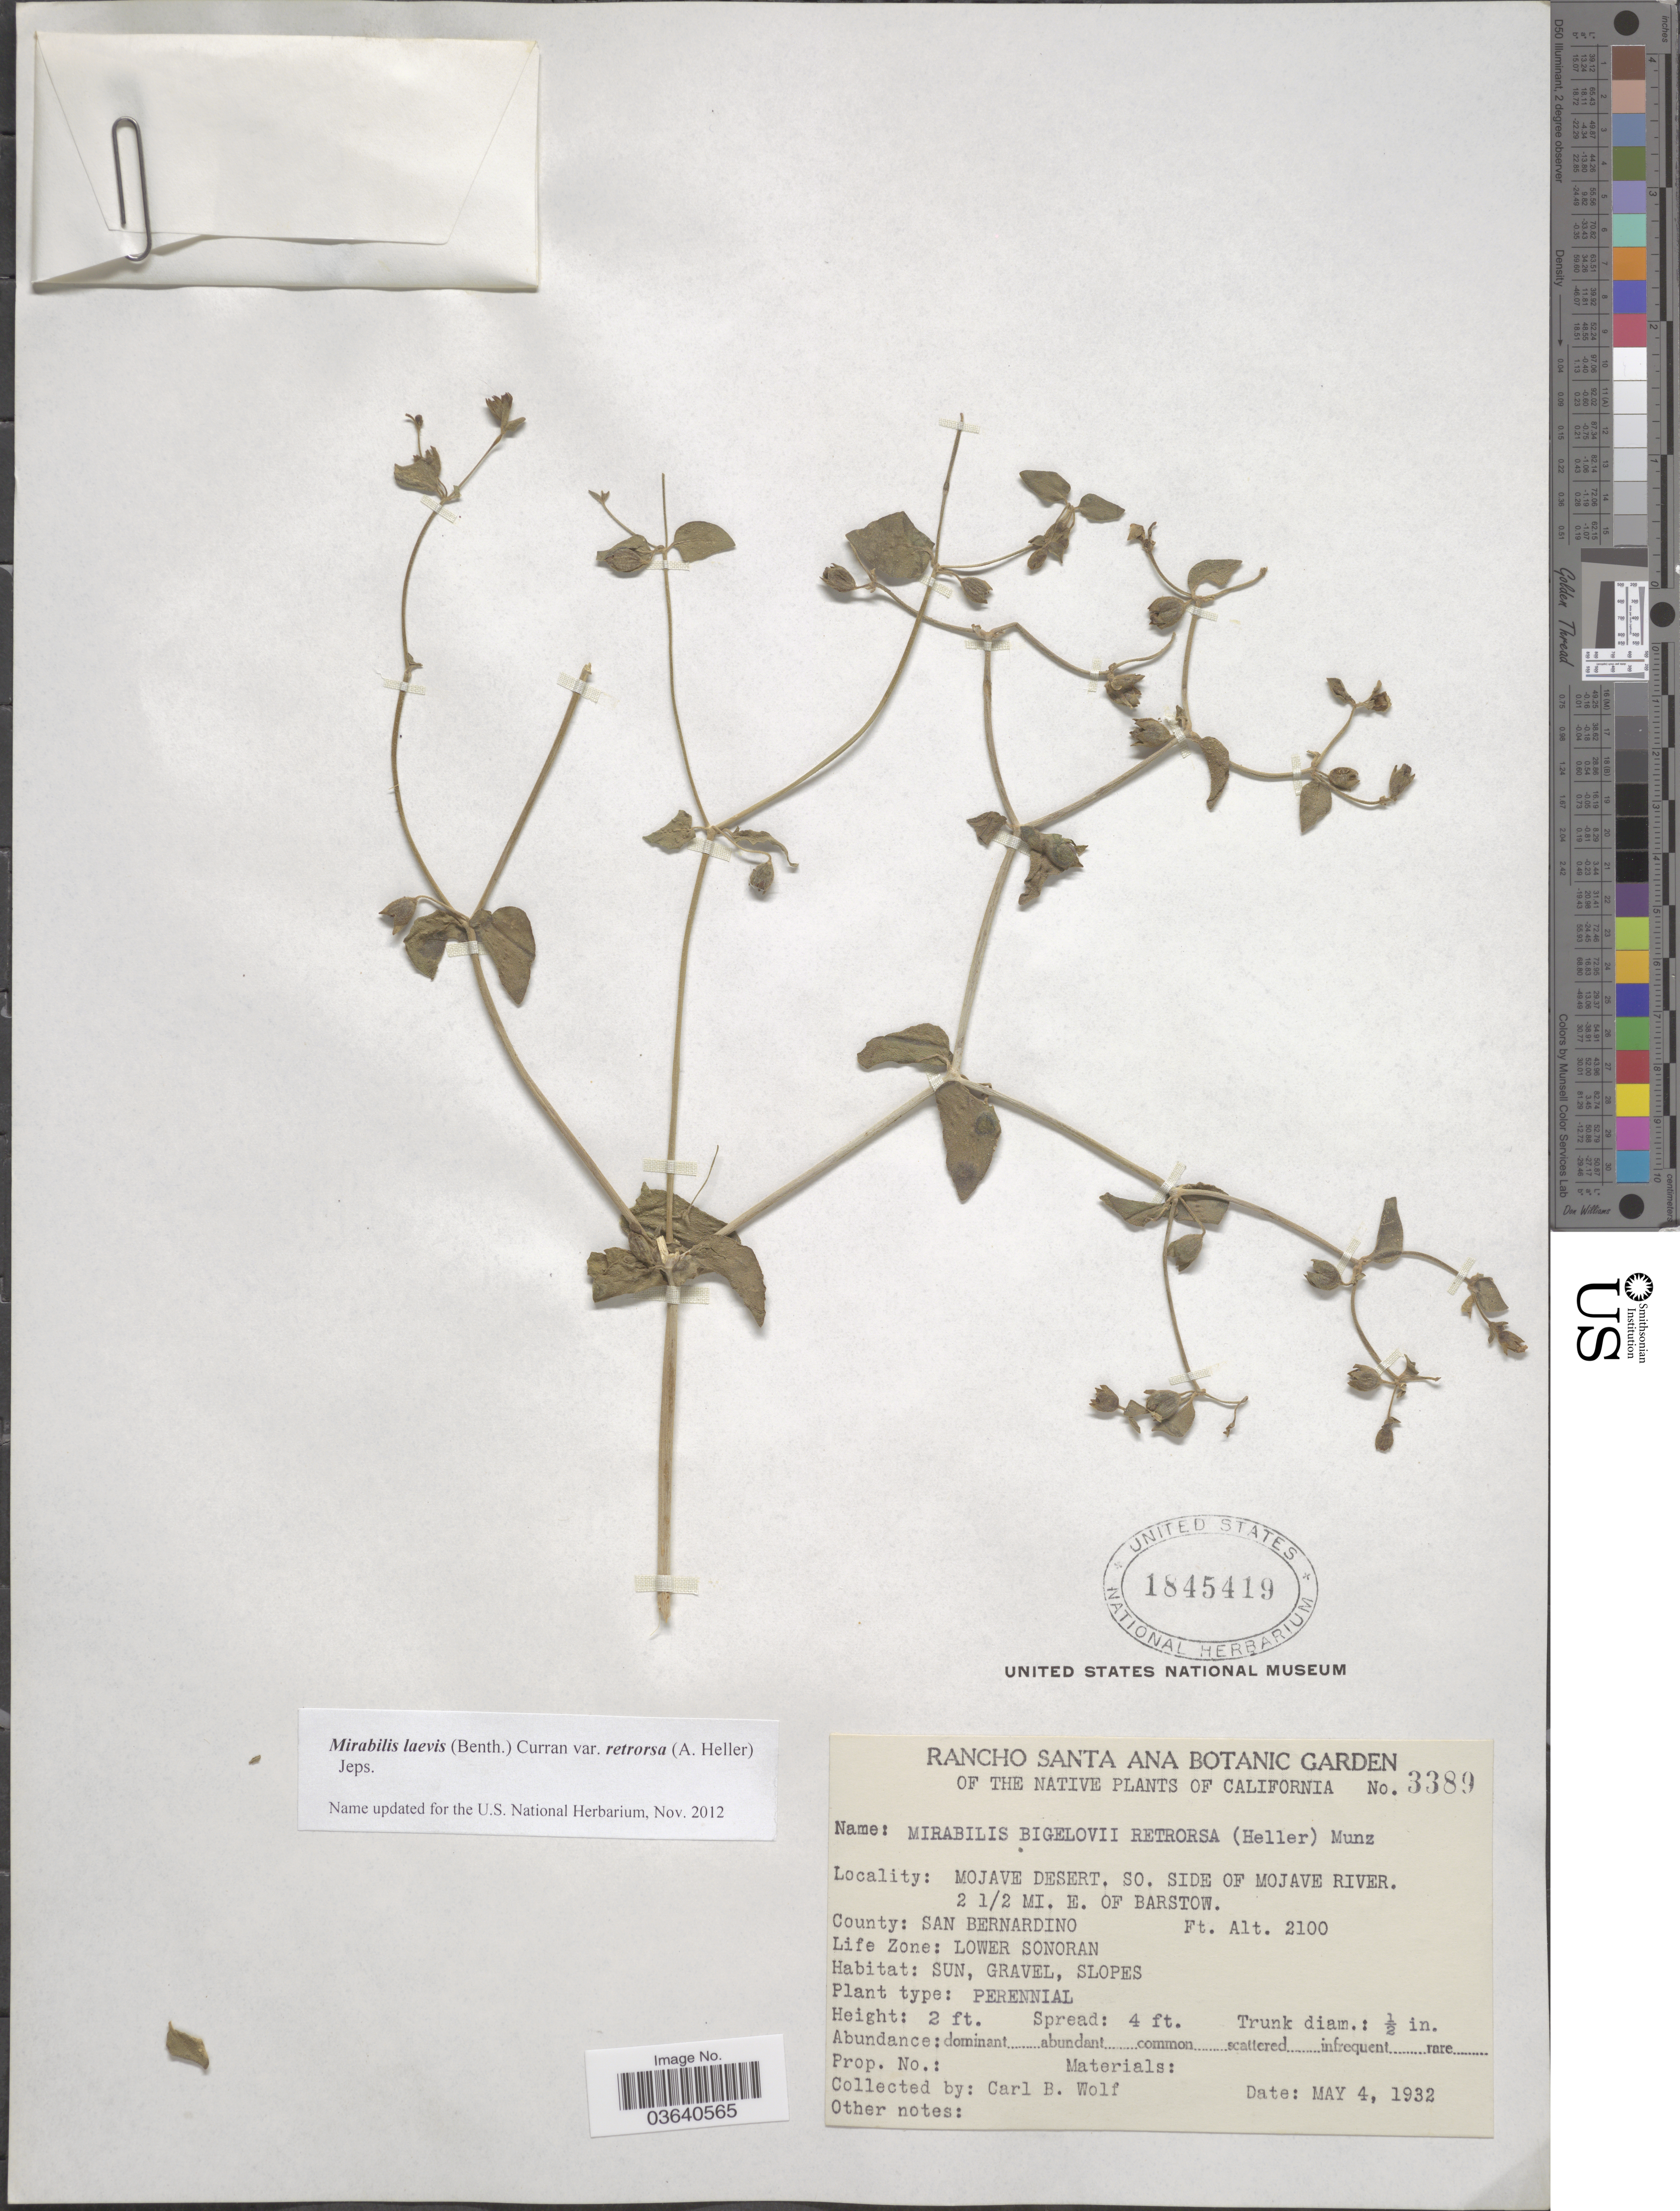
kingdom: Plantae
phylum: Tracheophyta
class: Magnoliopsida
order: Caryophyllales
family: Nyctaginaceae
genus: Mirabilis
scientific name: Mirabilis laevis var. retrorsa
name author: (A. Heller) Jeps.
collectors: C. B. Wolf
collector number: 3389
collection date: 1932-05-04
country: United States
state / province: California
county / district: San Bernardino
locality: Mojave Desert. SO. side of Mojave River. 2½ mi. E. of Barstow. County: San Bernardino. Life Zone: Lower Sonoran.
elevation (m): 640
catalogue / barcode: US 1845419